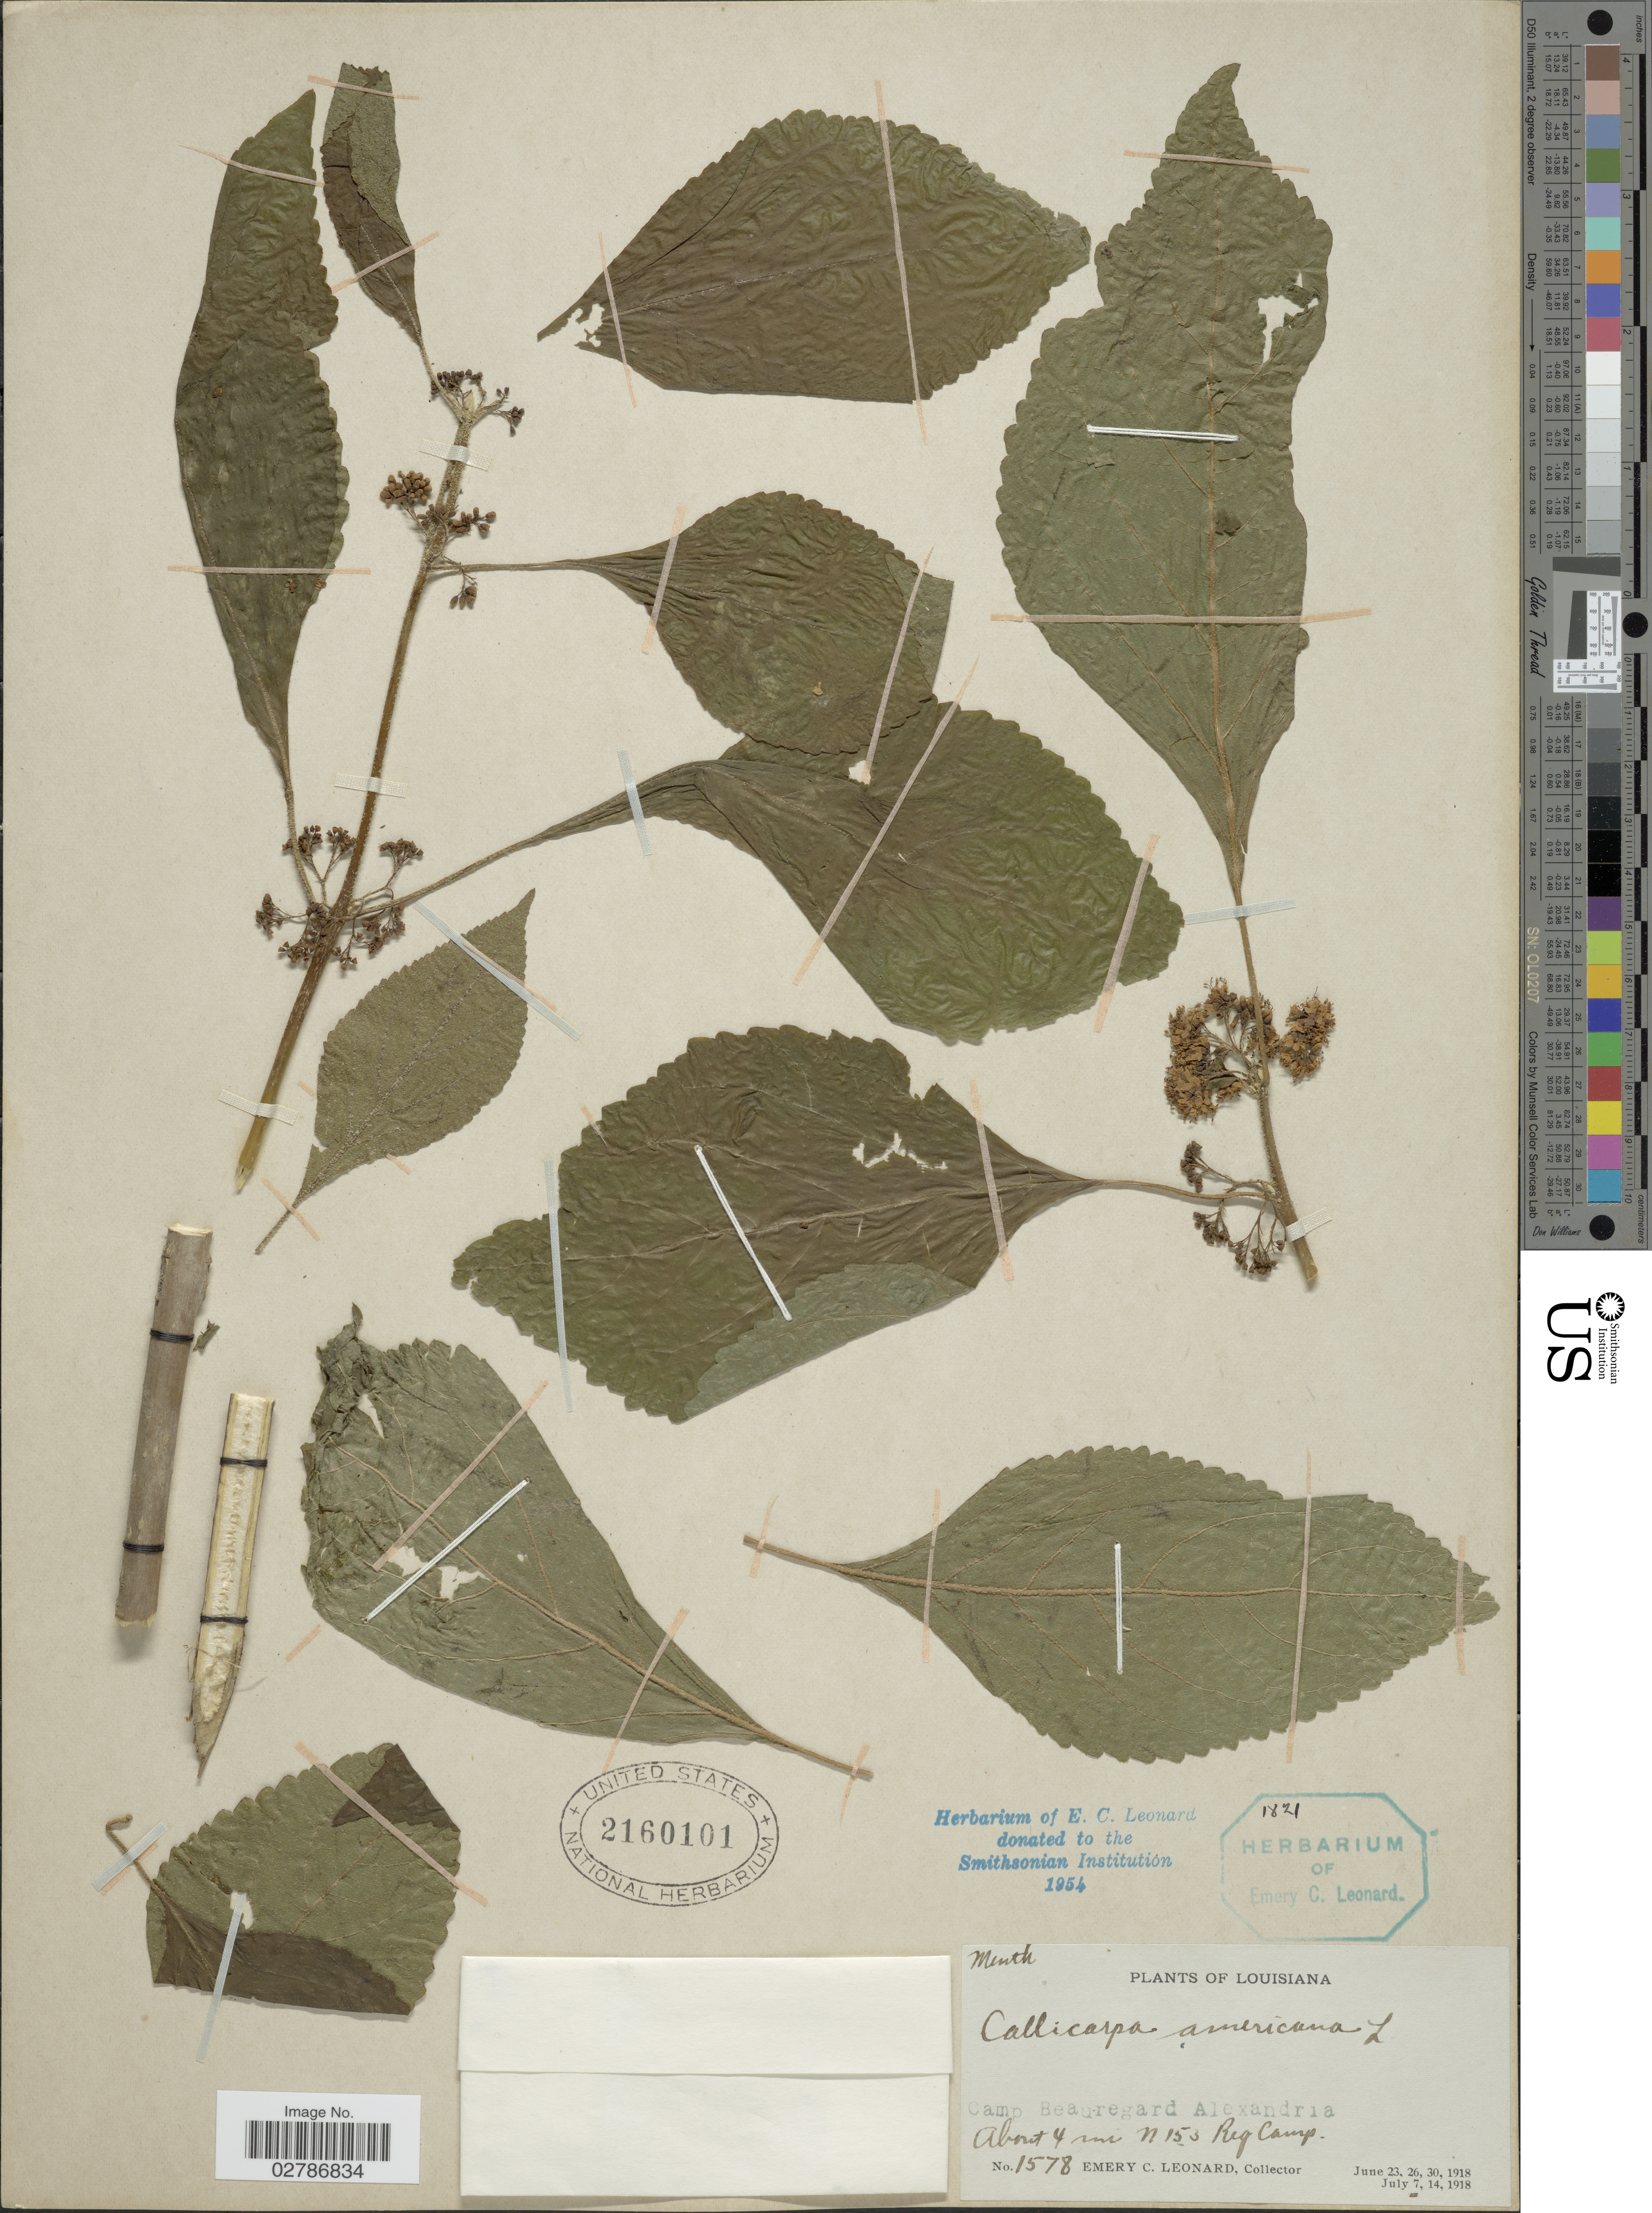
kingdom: Plantae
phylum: Tracheophyta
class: Magnoliopsida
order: Lamiales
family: Lamiaceae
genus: Callicarpa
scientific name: Callicarpa americana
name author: L.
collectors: E. C. Leonard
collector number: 1578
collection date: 1918-07-07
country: United States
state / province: Louisiana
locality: Camp Beauregard Alexandria. About 4 mi. N 153 Reg. Camp.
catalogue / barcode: US 2160101